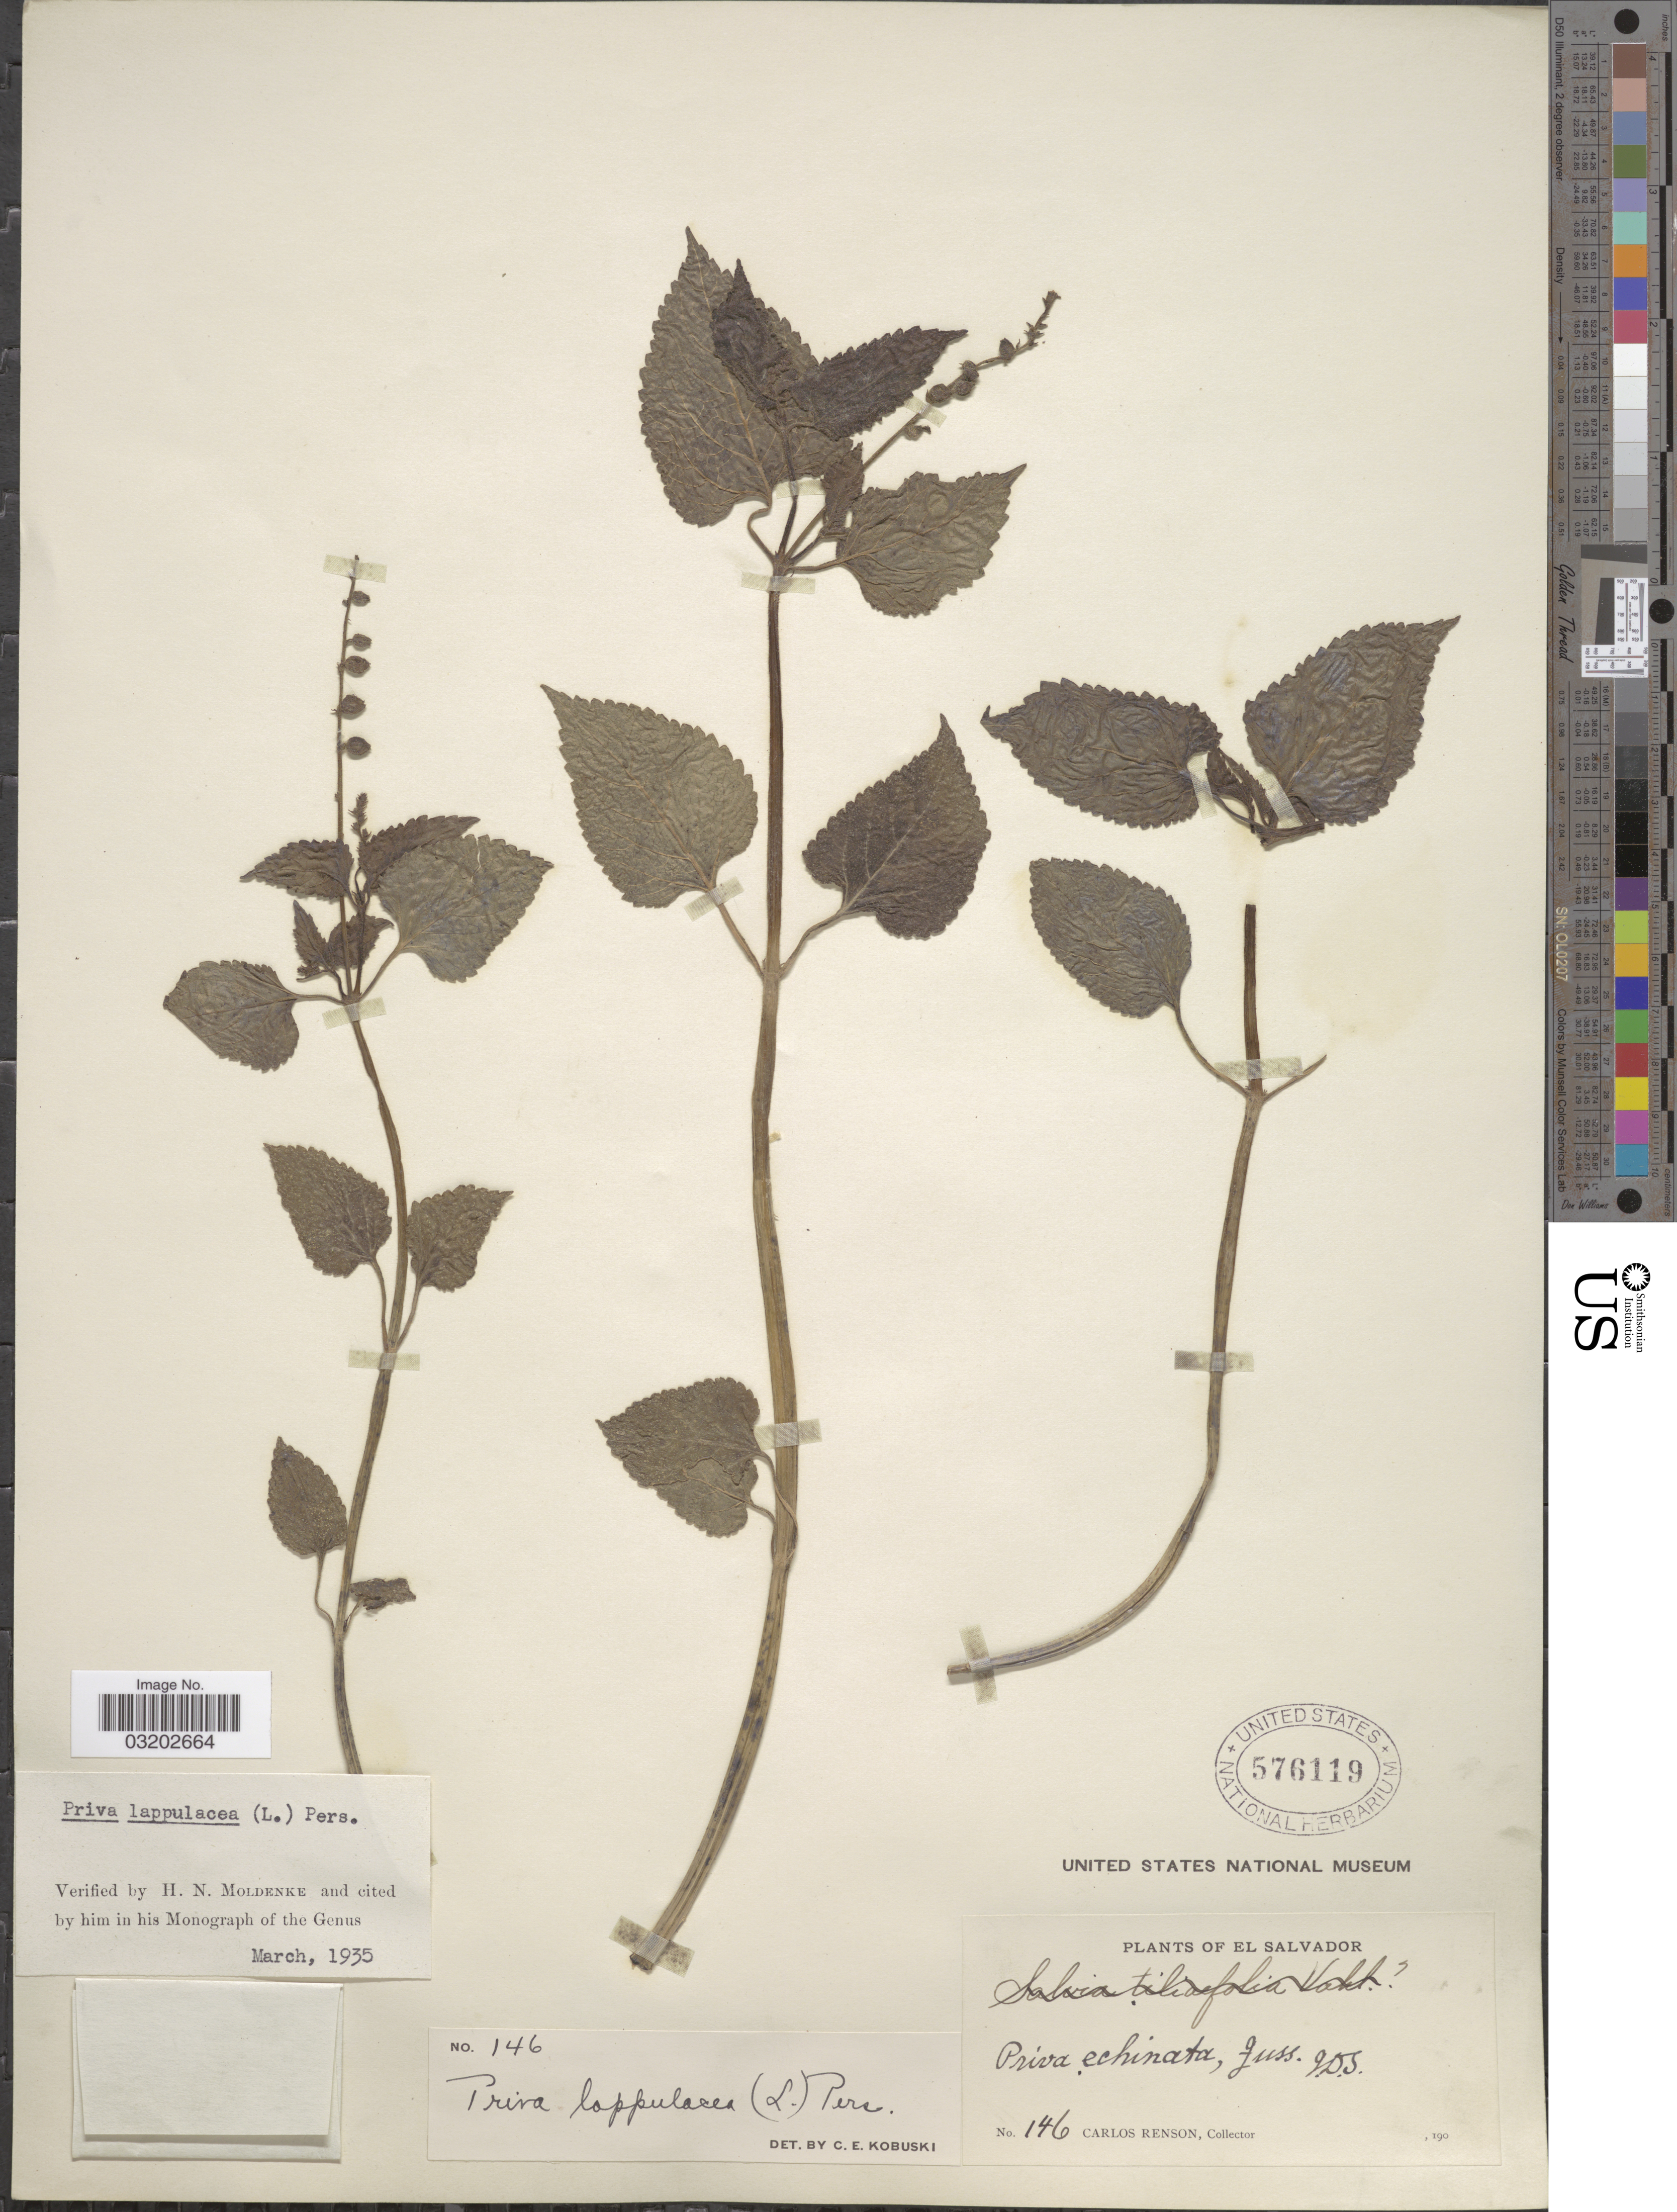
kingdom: Plantae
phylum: Tracheophyta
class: Magnoliopsida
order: Lamiales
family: Verbenaceae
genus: Priva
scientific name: Priva lappulacea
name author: (L.) Pers.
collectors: C. Renson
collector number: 146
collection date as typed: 190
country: El Salvador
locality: Priva echinata.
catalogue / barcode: US 576119